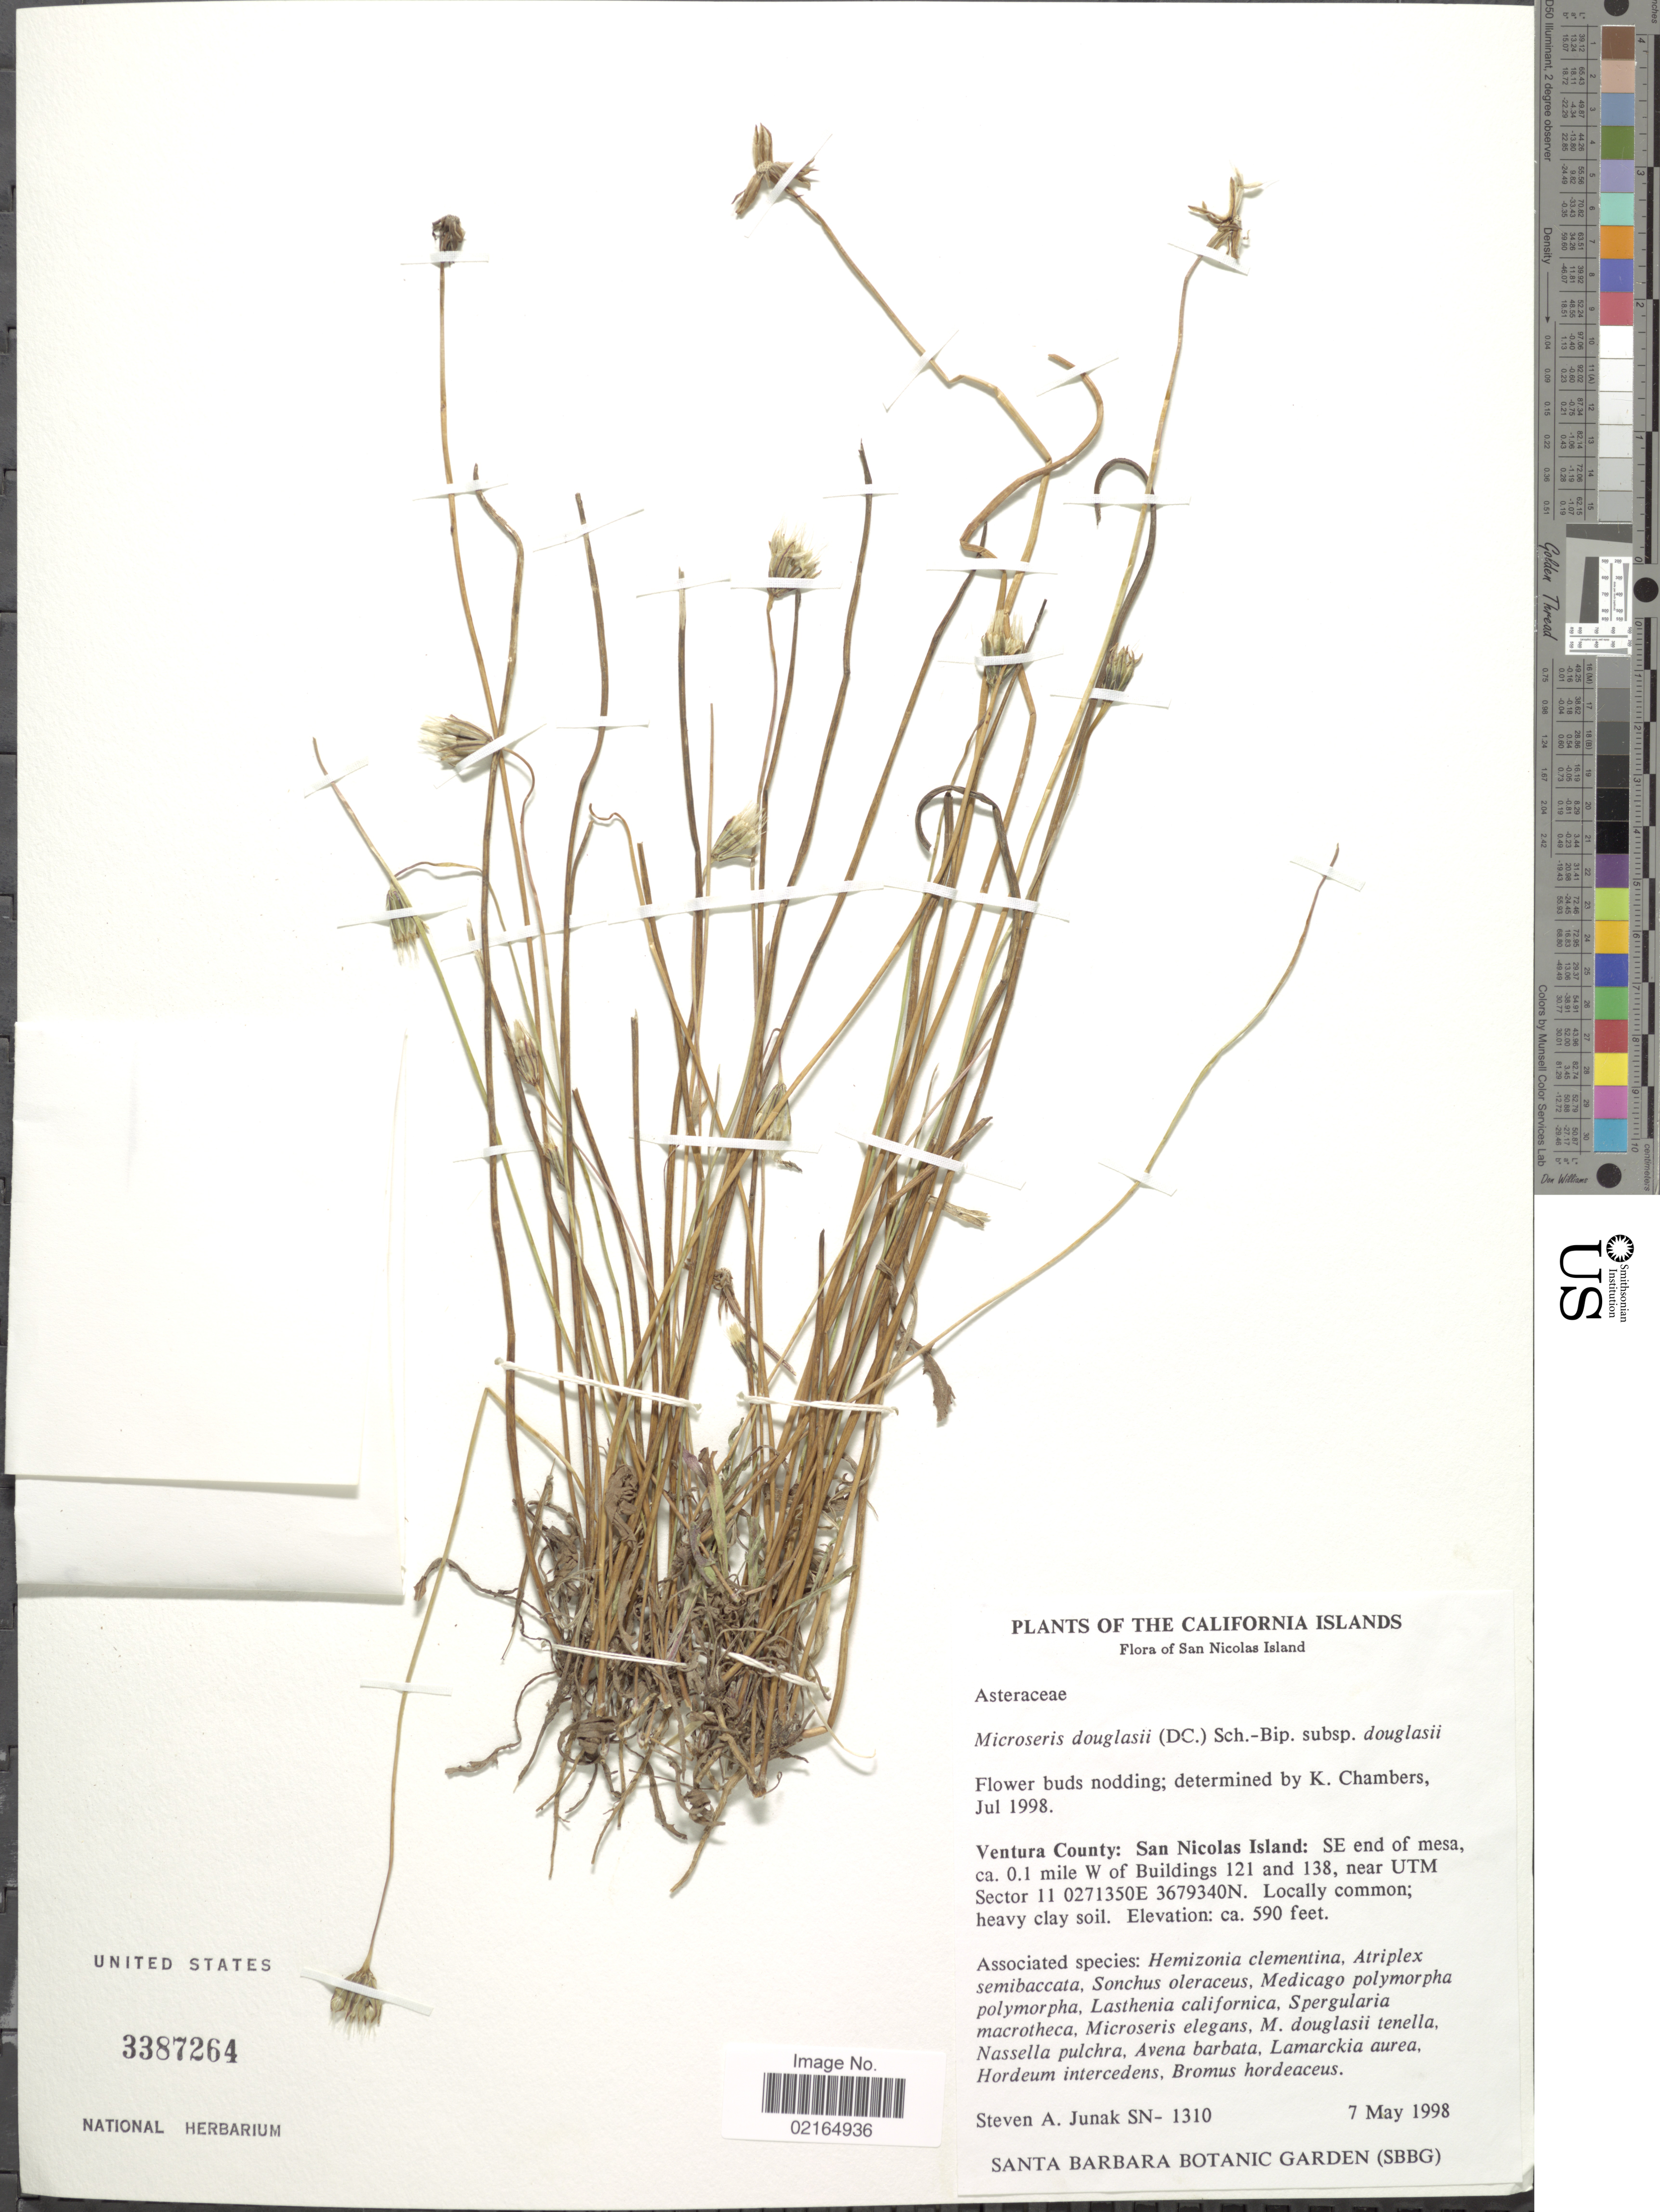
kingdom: Plantae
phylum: Tracheophyta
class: Magnoliopsida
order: Asterales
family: Asteraceae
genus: Microseris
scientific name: Microseris douglasii subsp. douglasii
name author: (DC.) Sch. Bip.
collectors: S. Junak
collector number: SN-1310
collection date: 1998-05-07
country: United States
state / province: California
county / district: Ventura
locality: The California Islands, San Nicolas Island, Ventura County: San Nicolas Island: SE end of mesa, ca. 0.1 mile W of Buildings 121 and 138, near UTM Sector 11.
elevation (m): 180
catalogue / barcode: US 3387264